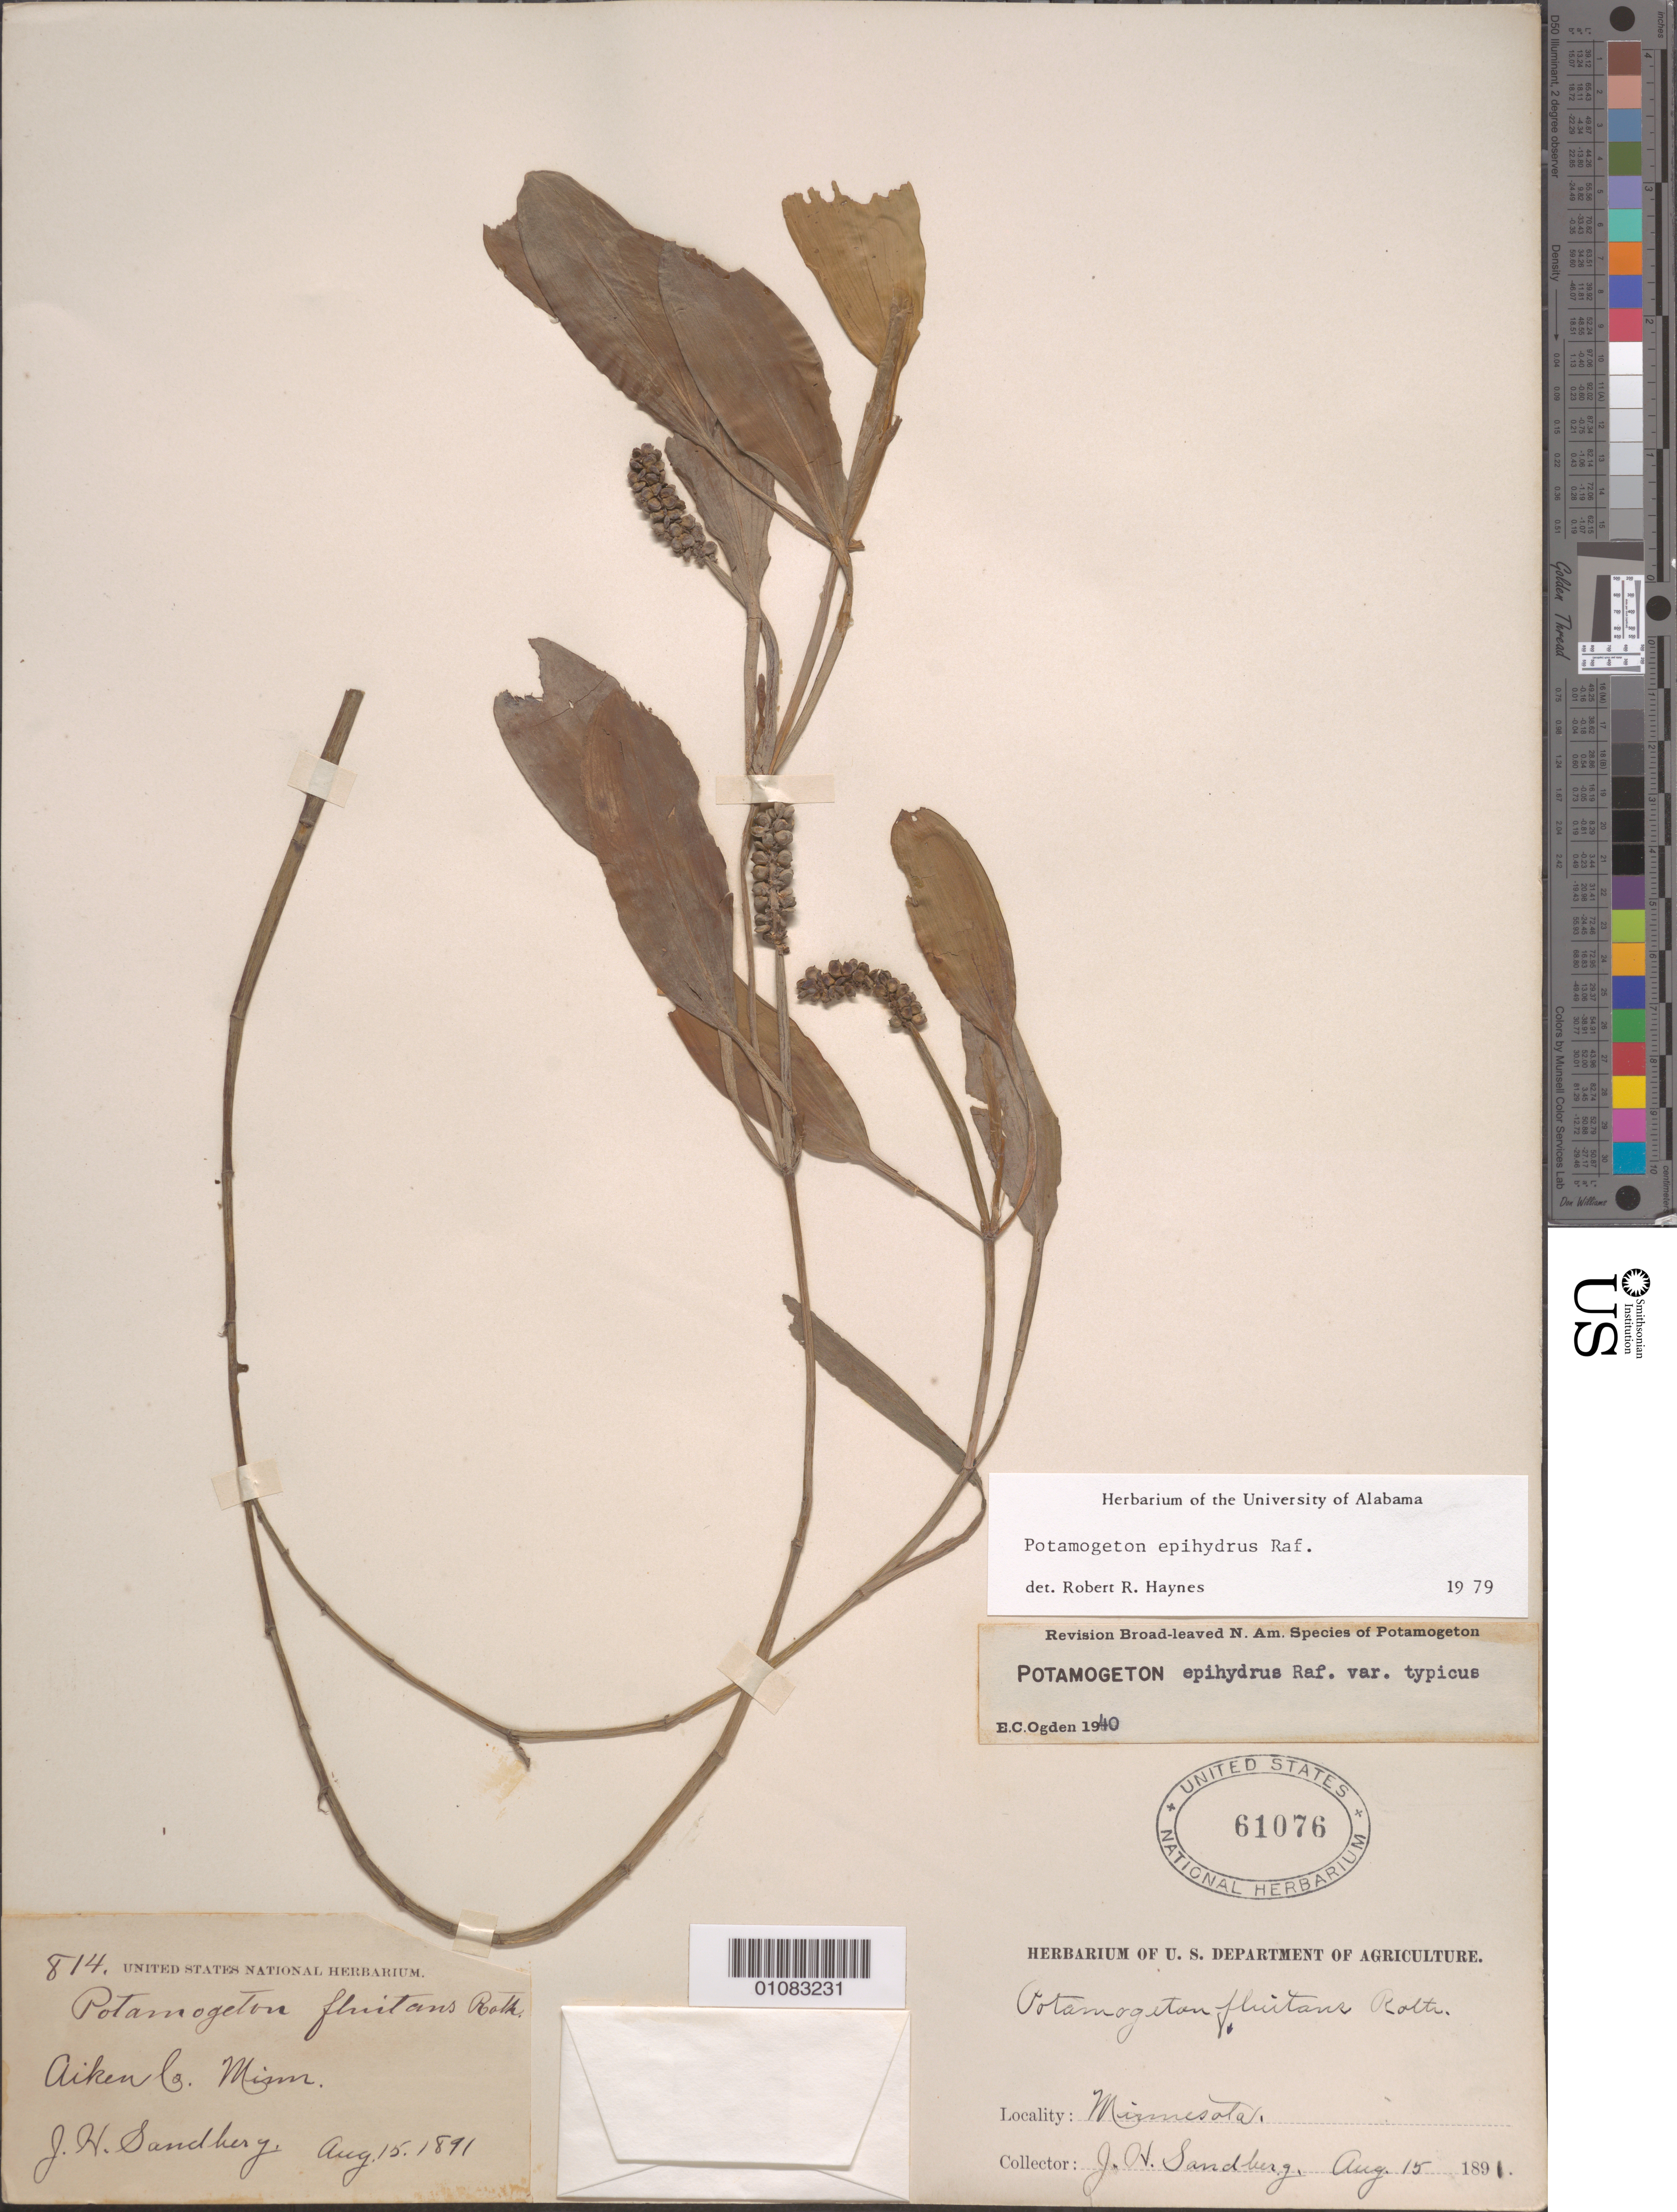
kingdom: Plantae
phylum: Tracheophyta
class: Liliopsida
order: Alismatales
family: Potamogetonaceae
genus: Potamogeton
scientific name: Potamogeton epihydrus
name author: Raf.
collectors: J. H. Sandberg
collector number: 814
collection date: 1891-08-15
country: United States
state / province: Minnesota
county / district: Aitkin County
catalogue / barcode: US 61076